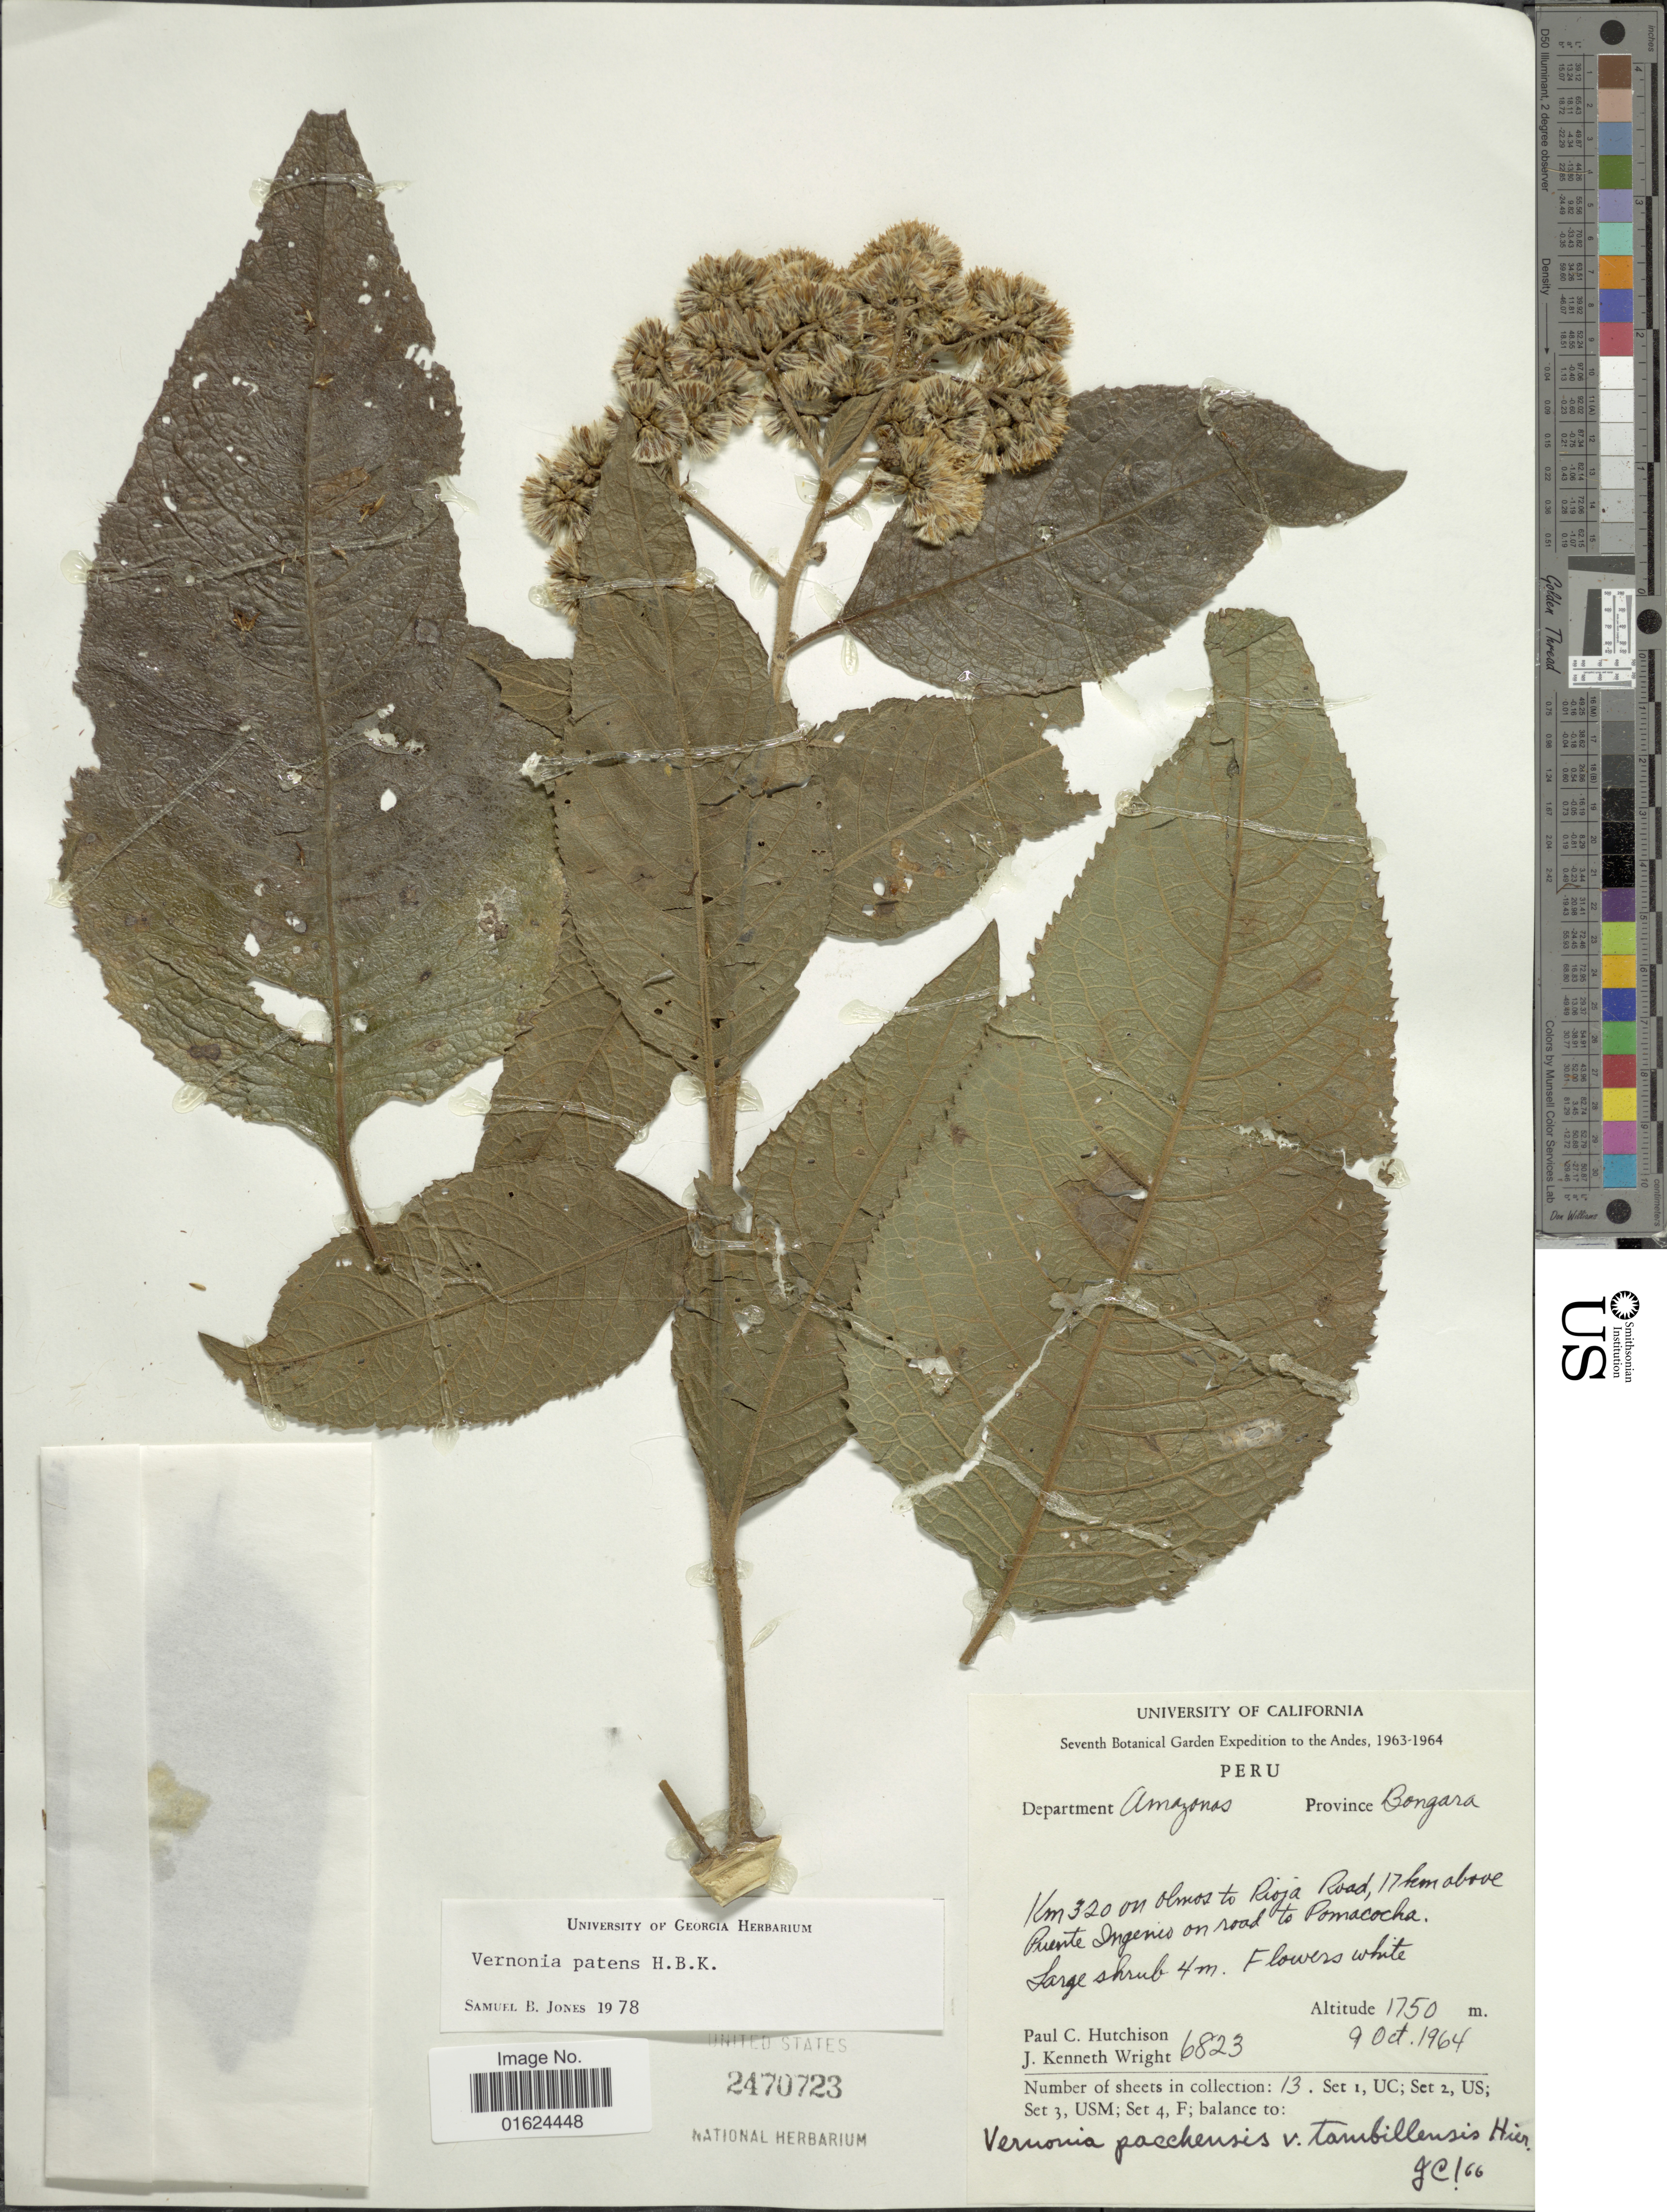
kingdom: Plantae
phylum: Tracheophyta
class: Magnoliopsida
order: Asterales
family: Asteraceae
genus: Vernonanthura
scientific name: Vernonanthura patens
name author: (Kunth) H. Rob.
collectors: P. C. Hutchison & J. K. Wright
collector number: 6823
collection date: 1964-10-09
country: Peru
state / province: Amazonas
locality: Department Amazonas, Province Bongara, km 320 on olmos to Rioja Road, 17 km above Puente Ingenio on road to Pomacocha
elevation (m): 1750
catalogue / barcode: US 2470723